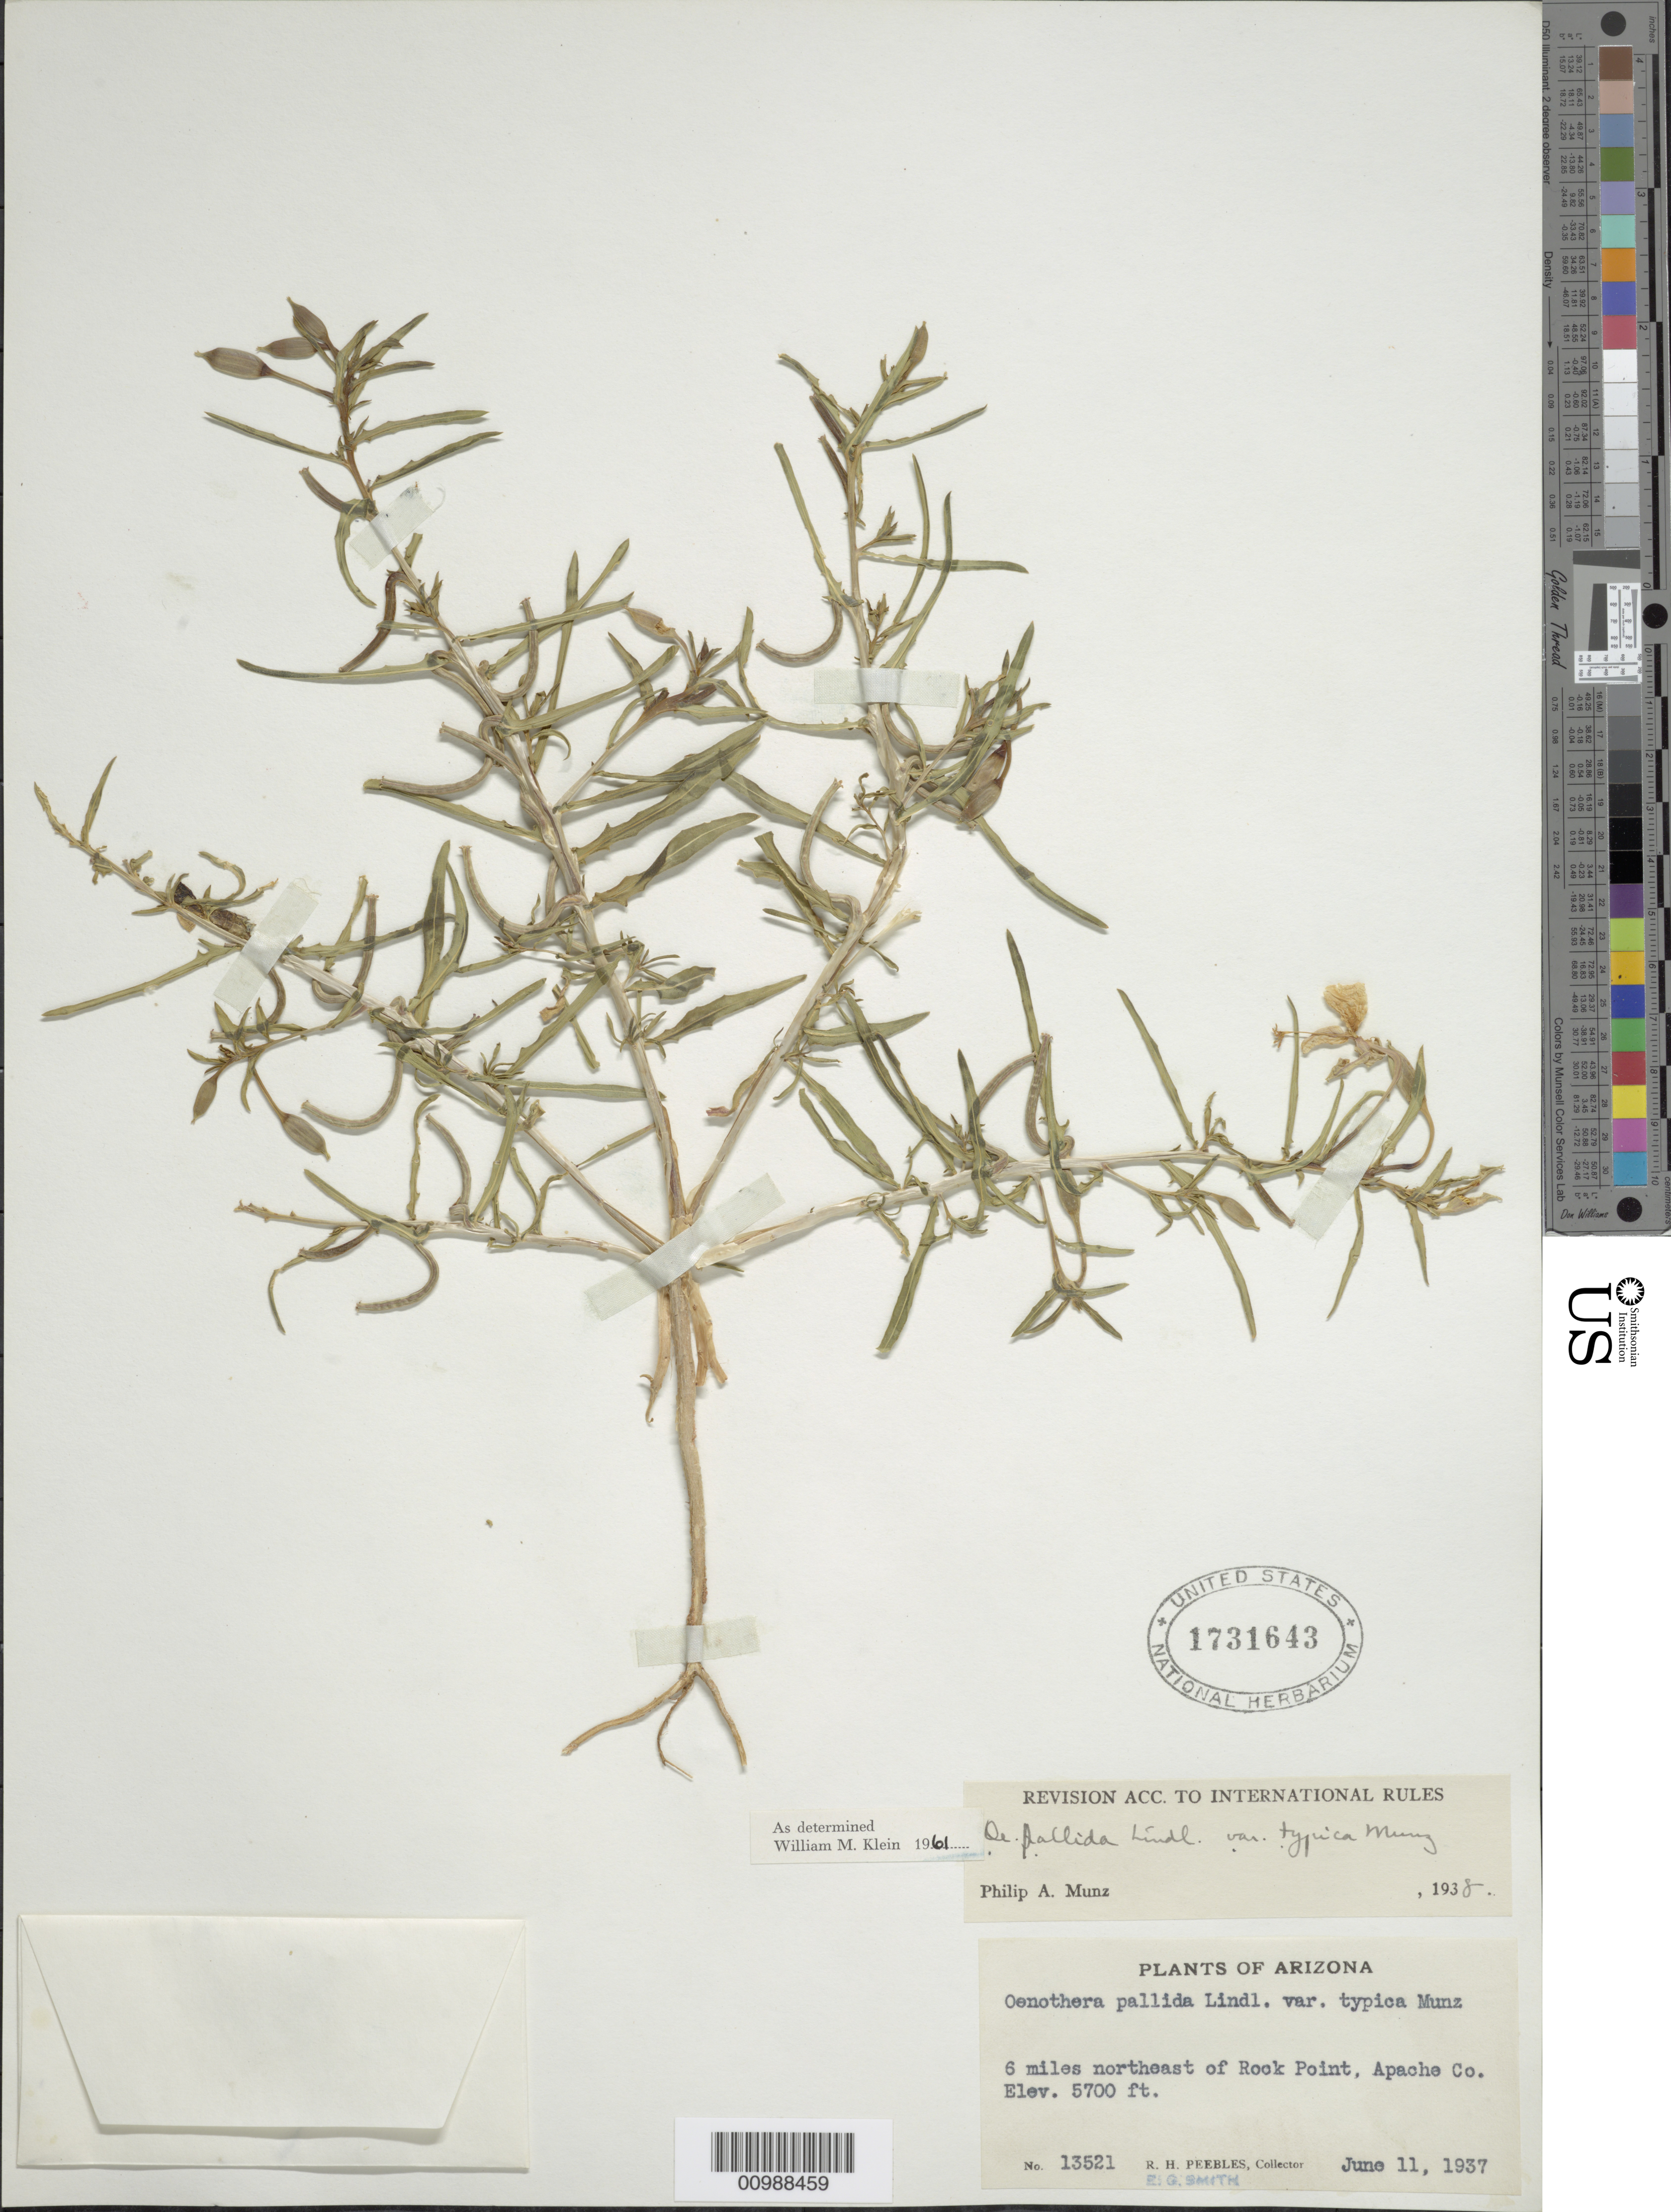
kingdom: Plantae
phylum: Tracheophyta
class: Magnoliopsida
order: Myrtales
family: Onagraceae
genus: Oenothera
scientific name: Oenothera pallida subsp. pallida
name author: Lindl.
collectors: R. H. Peebles & E. G. Smith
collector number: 13521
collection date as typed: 11 Jun 1937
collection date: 1937-06-11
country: United States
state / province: Arizona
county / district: Apache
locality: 6 miles NE of Rock Point.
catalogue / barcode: US 1731643